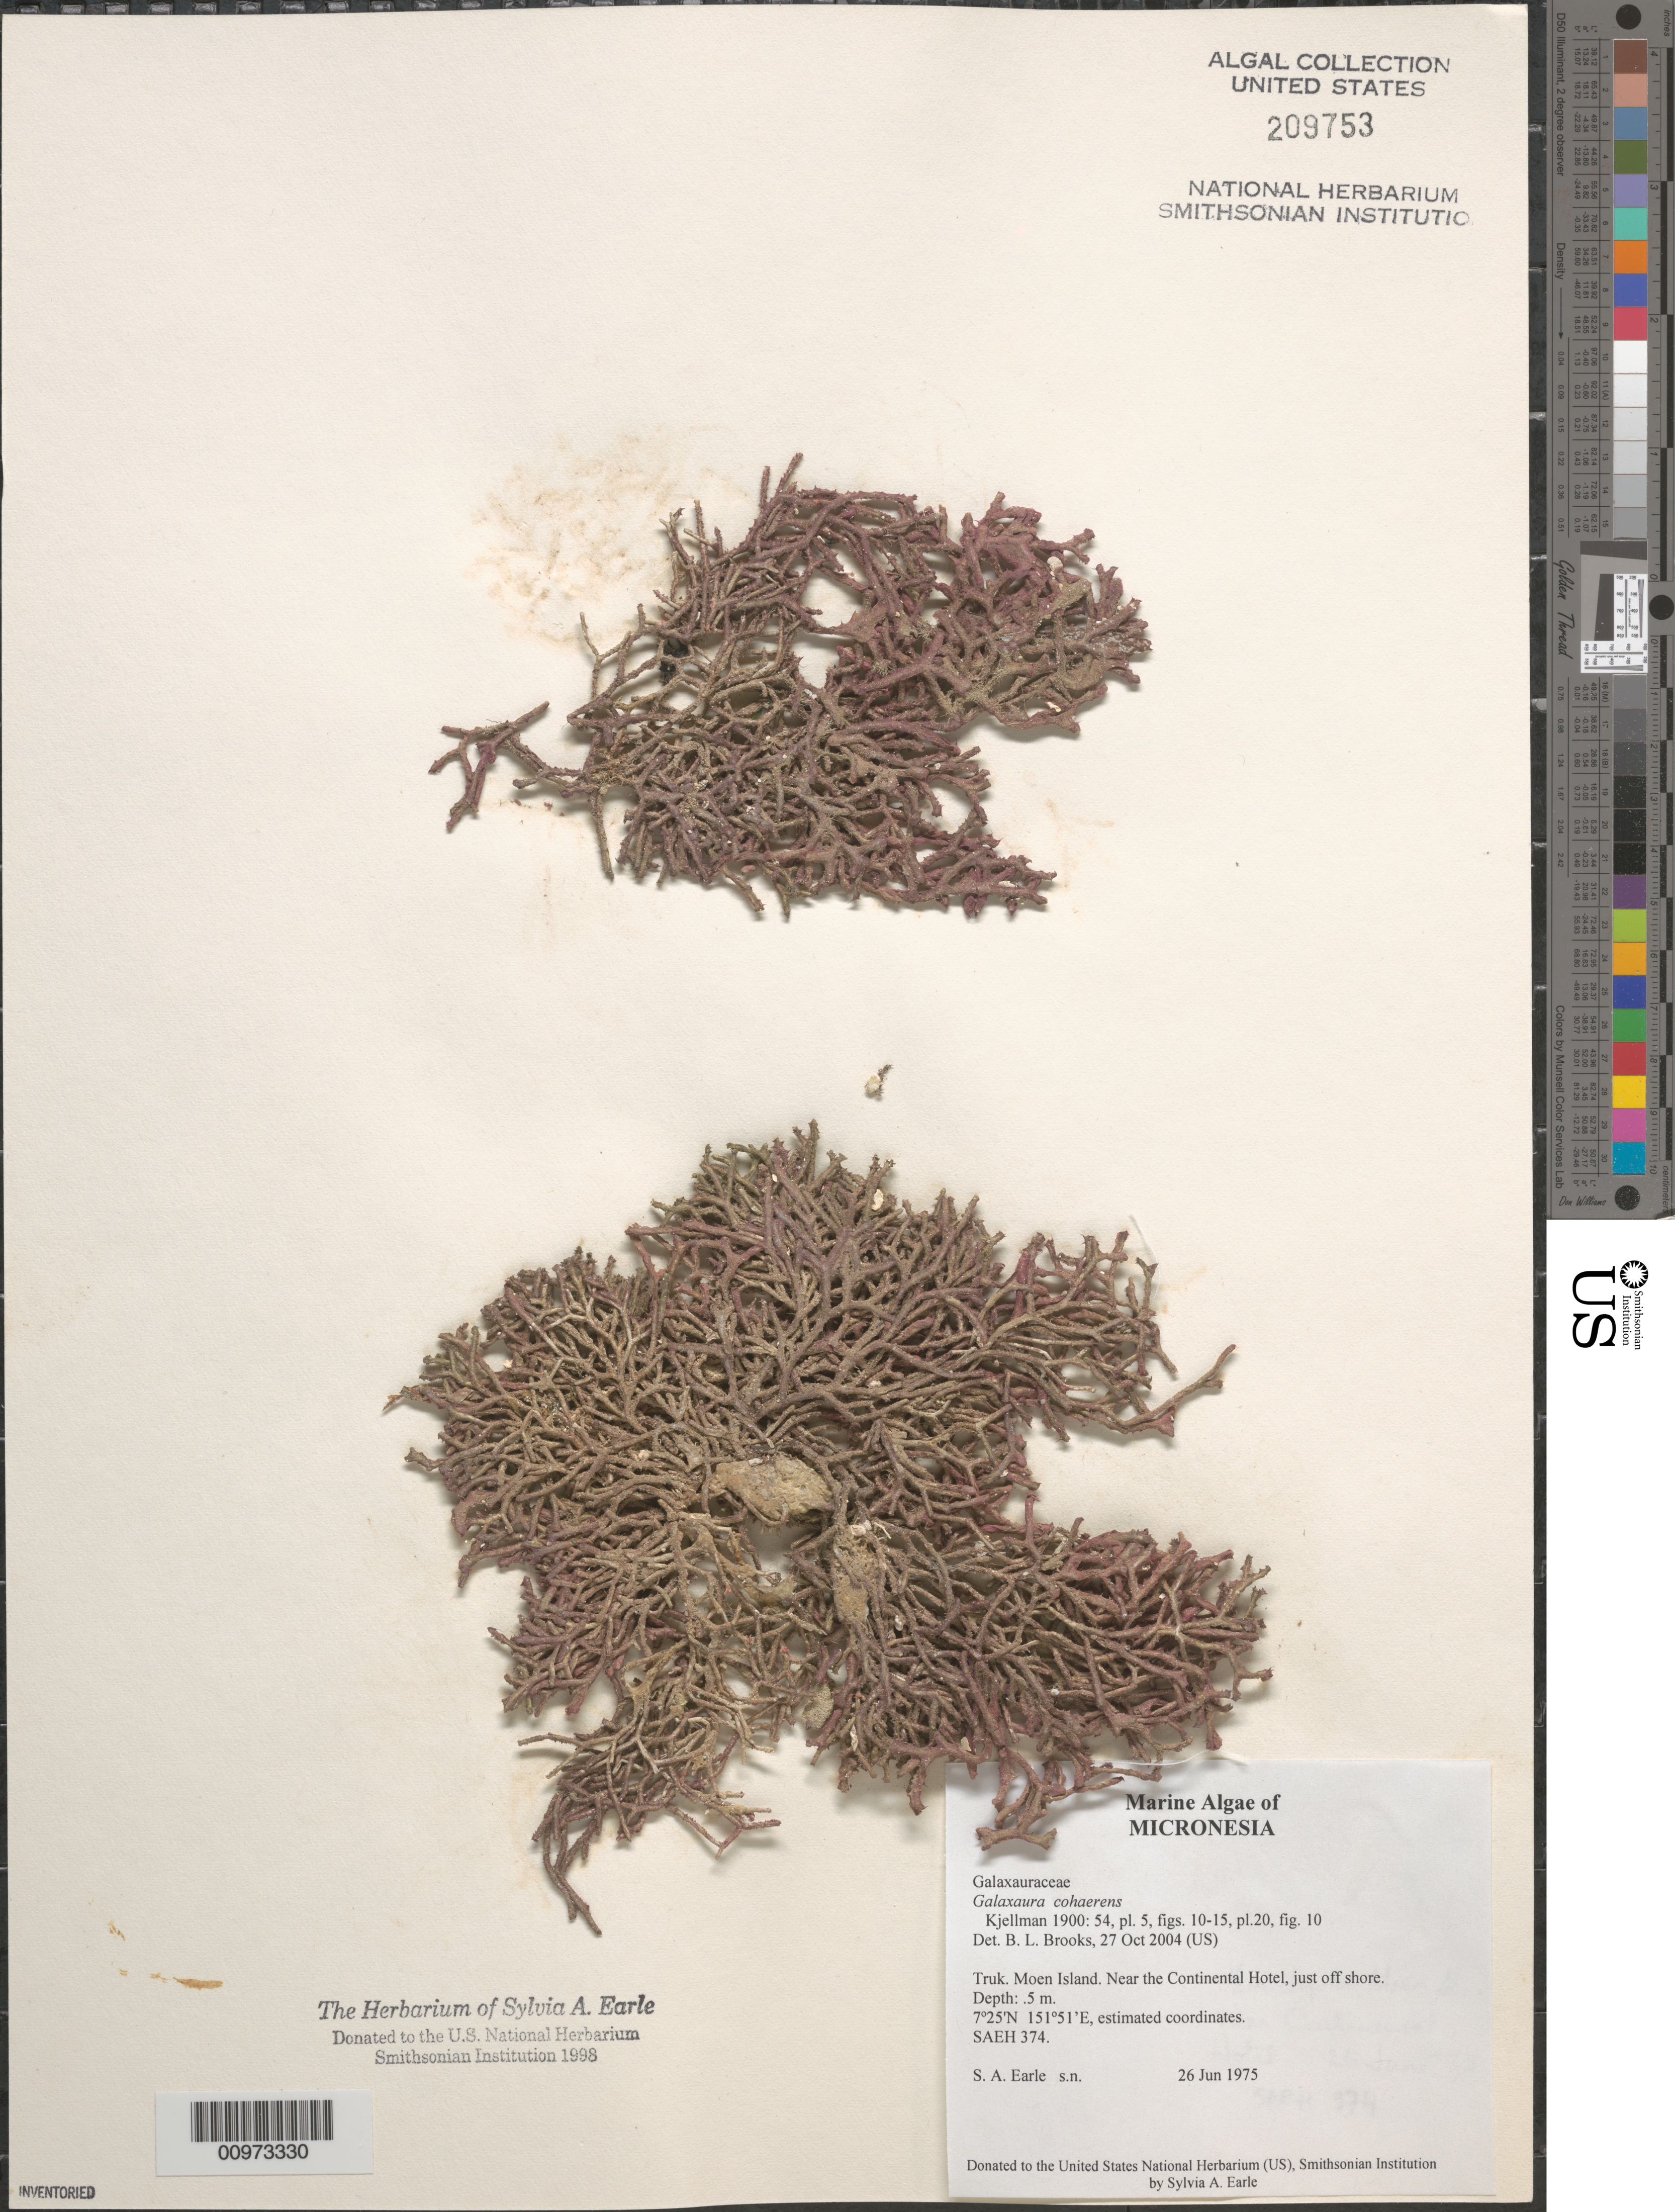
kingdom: Plantae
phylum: Rhodophyta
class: Florideophyceae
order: Nemaliales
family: Galaxauraceae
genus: Galaxaura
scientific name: Galaxaura divaricata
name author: (L.) Huisman & R.A. Towns.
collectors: S. A. Earle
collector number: SAEH 374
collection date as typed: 26 Jun 1975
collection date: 1975-06-26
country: Micronesia, Federated States of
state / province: Truk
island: Moen [Wono]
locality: Just off shore from Continental Hotel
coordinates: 7 25'N, 151 51'E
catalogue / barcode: US 209753